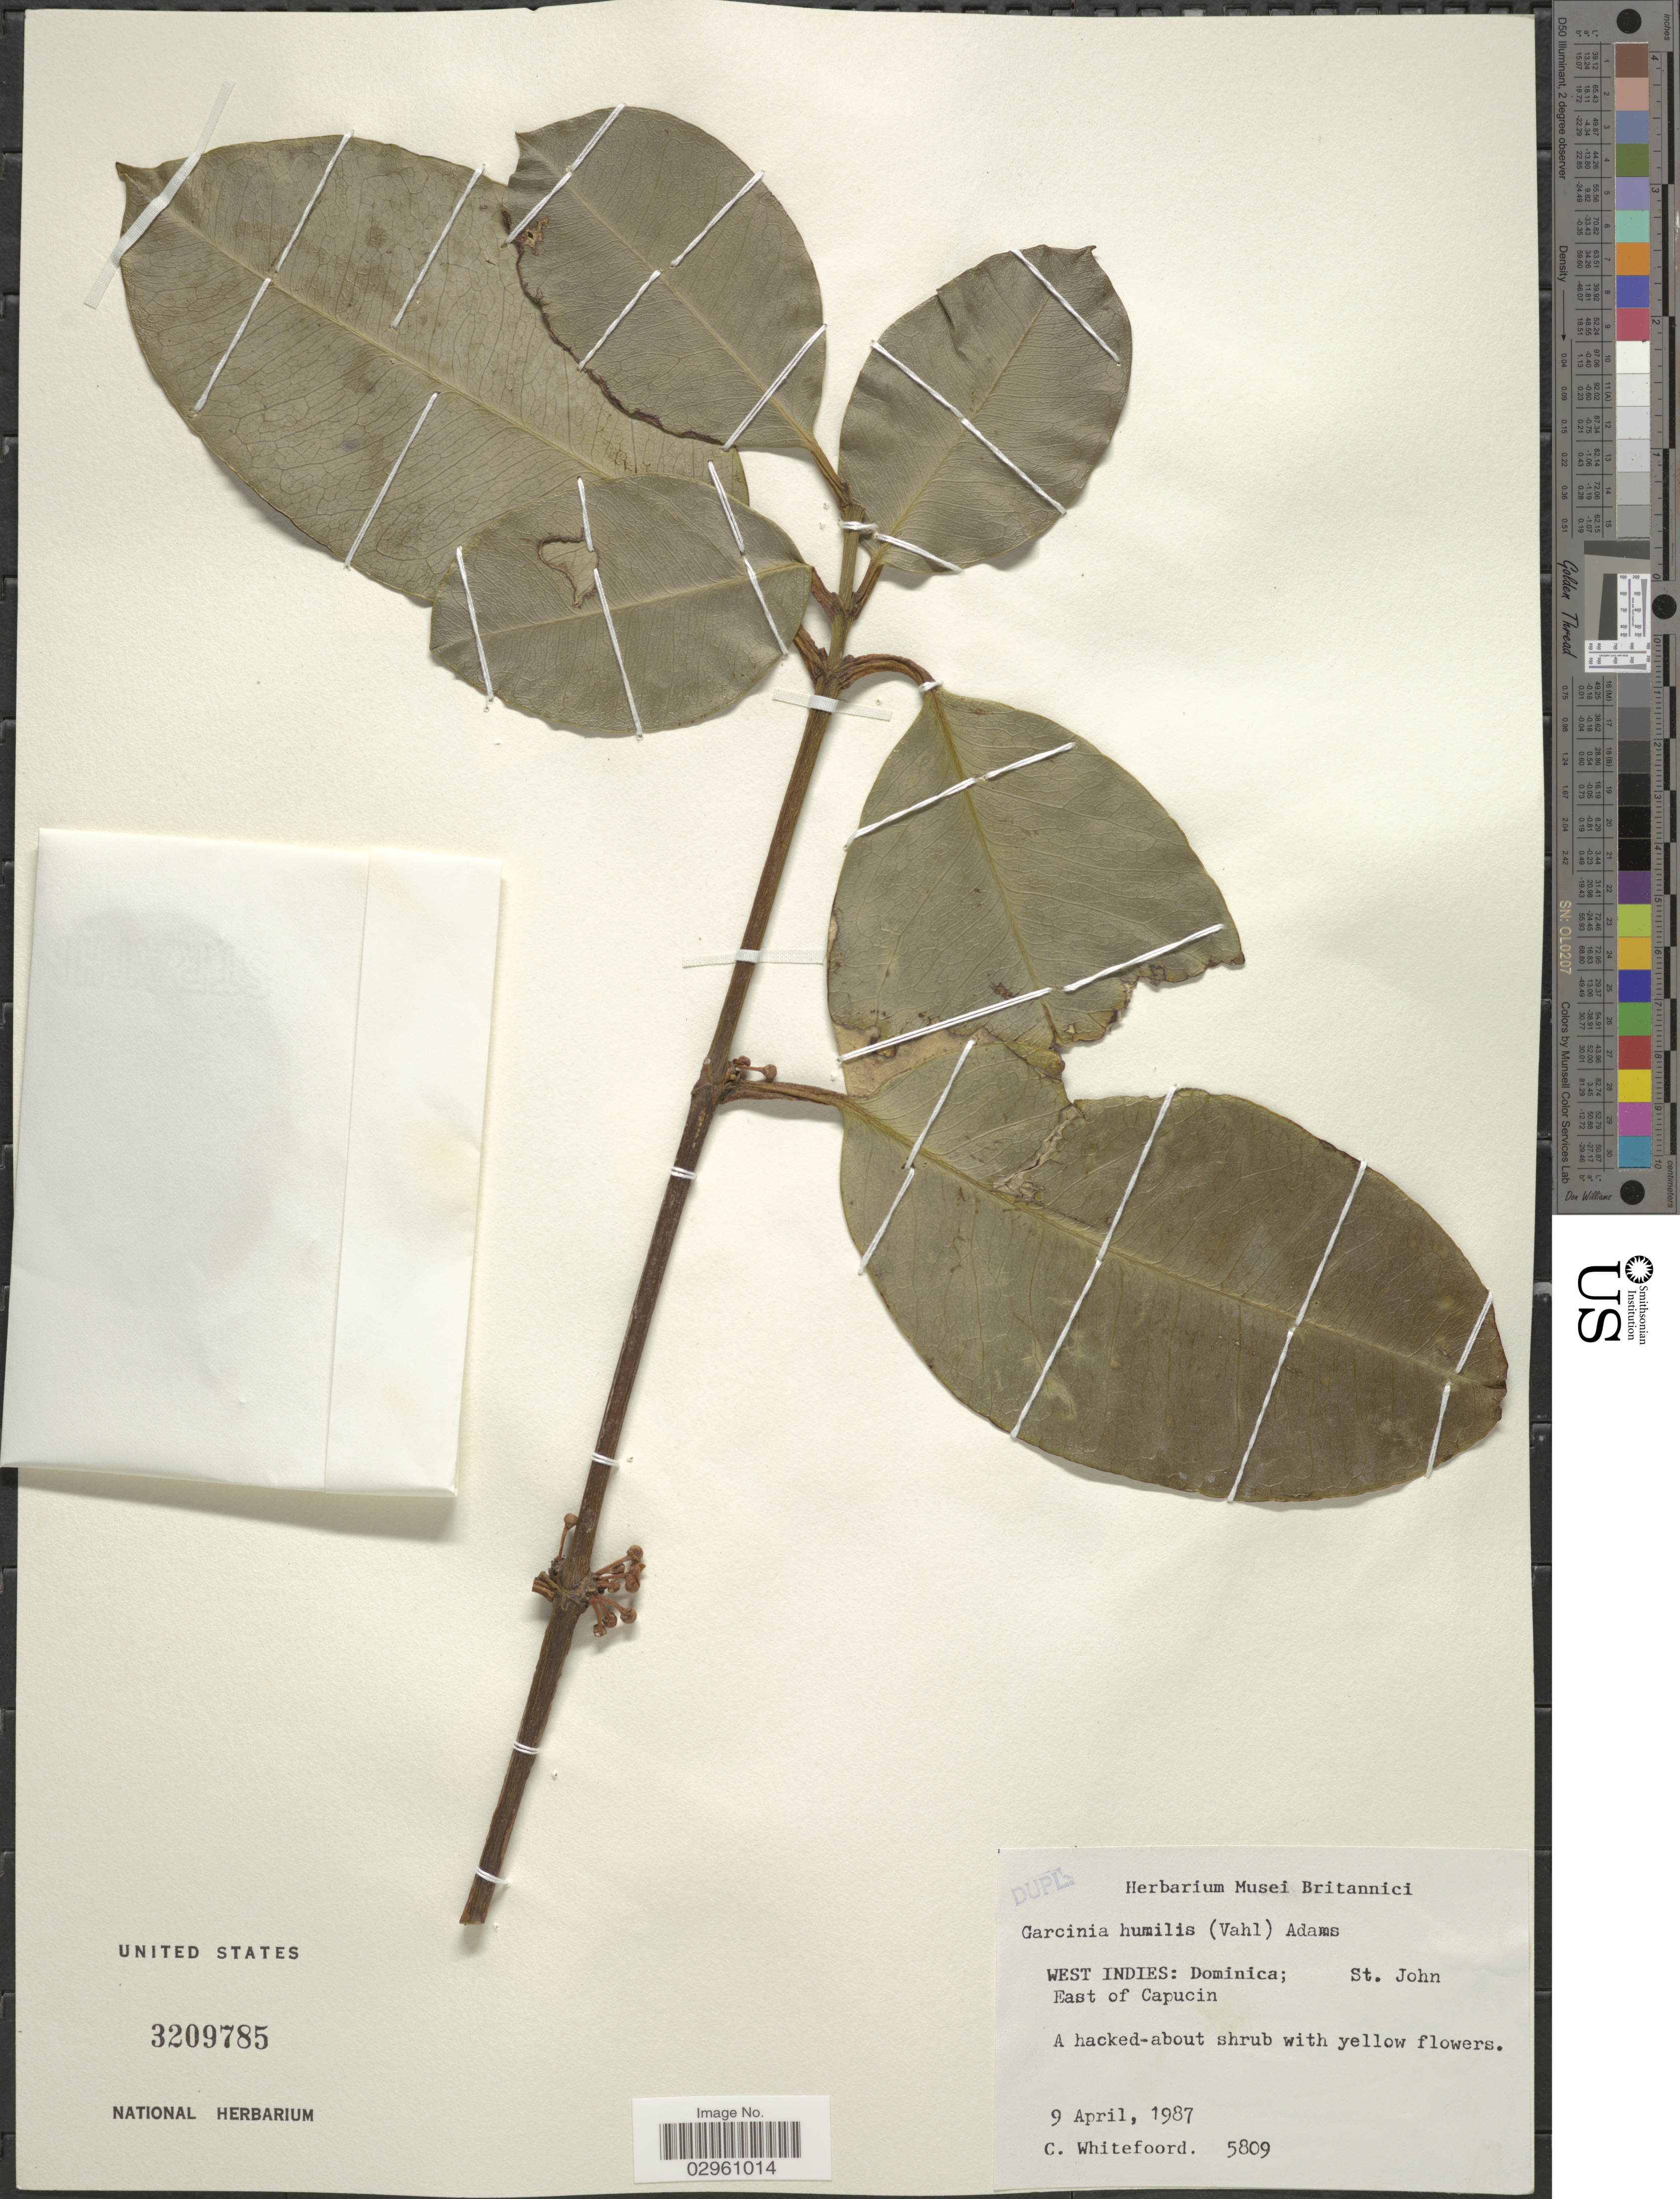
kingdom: Plantae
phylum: Tracheophyta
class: Magnoliopsida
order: Malpighiales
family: Clusiaceae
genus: Garcinia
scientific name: Garcinia humilis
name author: (Vahl) C.D. Adams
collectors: C. Whitefoord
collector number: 5809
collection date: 1987-04-09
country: Dominica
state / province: St. John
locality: East of Capucin.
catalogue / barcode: US 3209785